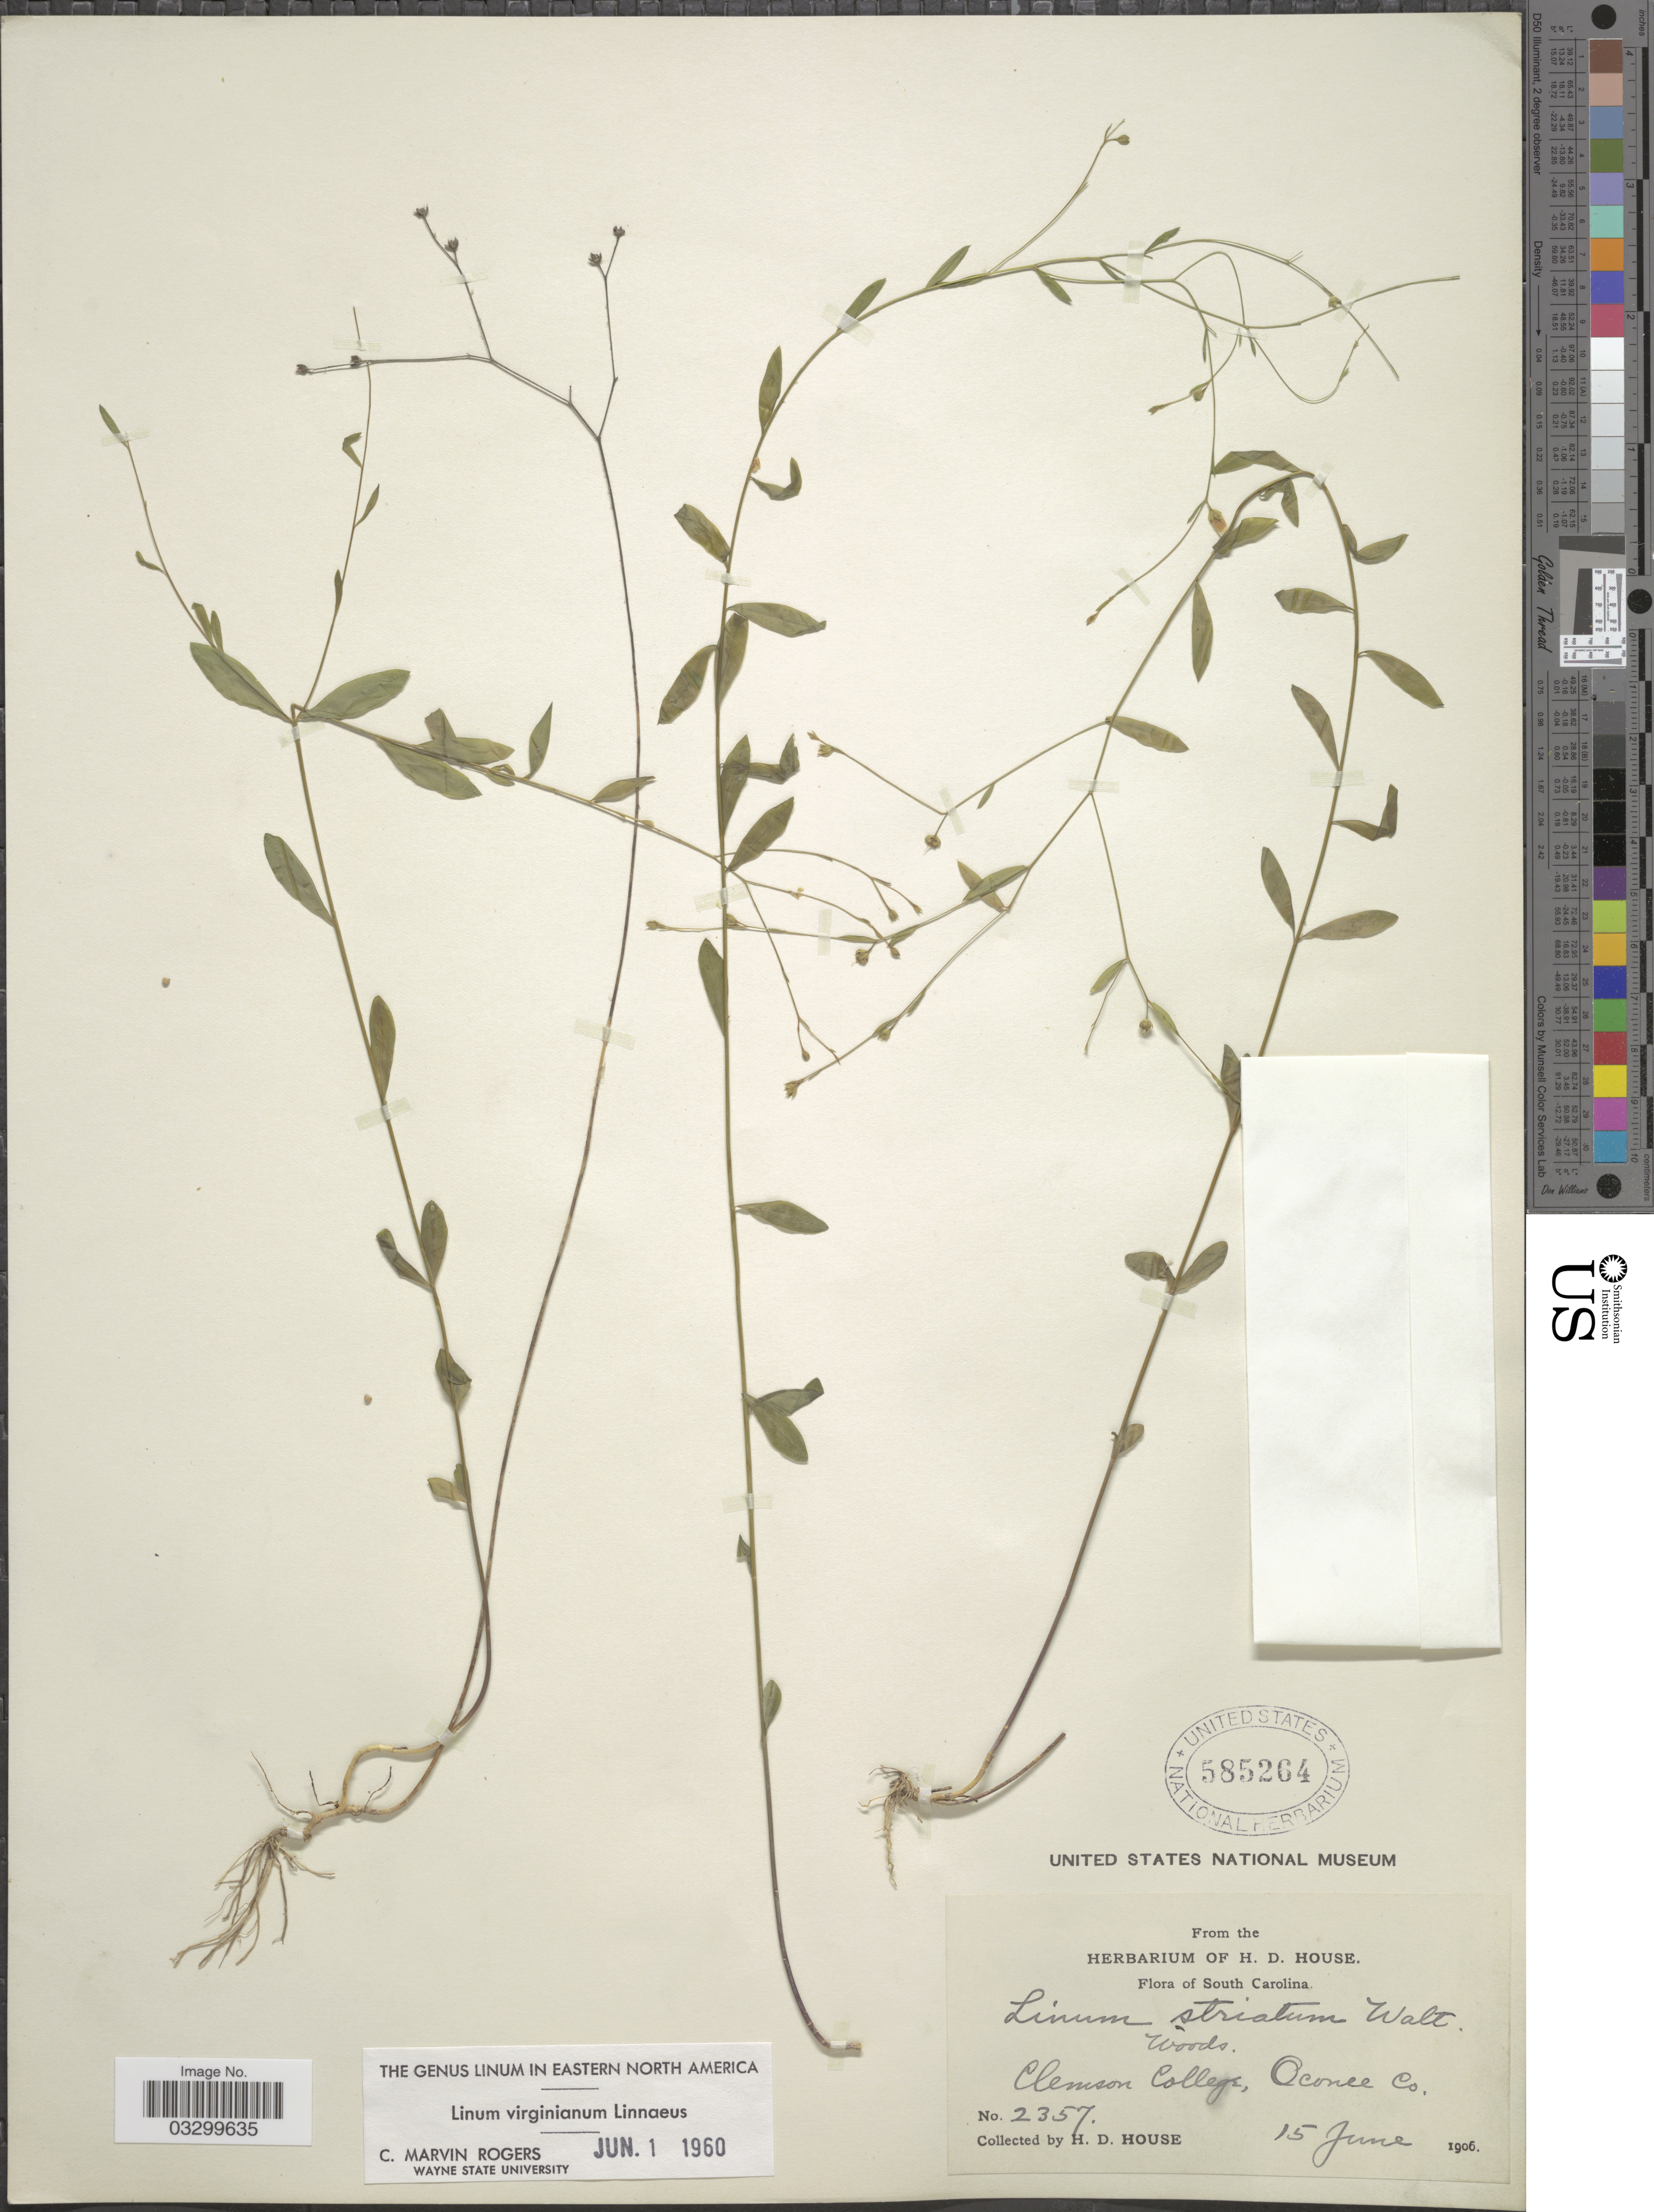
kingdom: Plantae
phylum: Tracheophyta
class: Magnoliopsida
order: Malpighiales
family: Linaceae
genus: Linum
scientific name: Linum virginianum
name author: L.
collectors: H. D. House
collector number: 2357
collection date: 1906-06-15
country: United States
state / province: South Carolina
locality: Clemson College, Oconee Co.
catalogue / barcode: US 585264